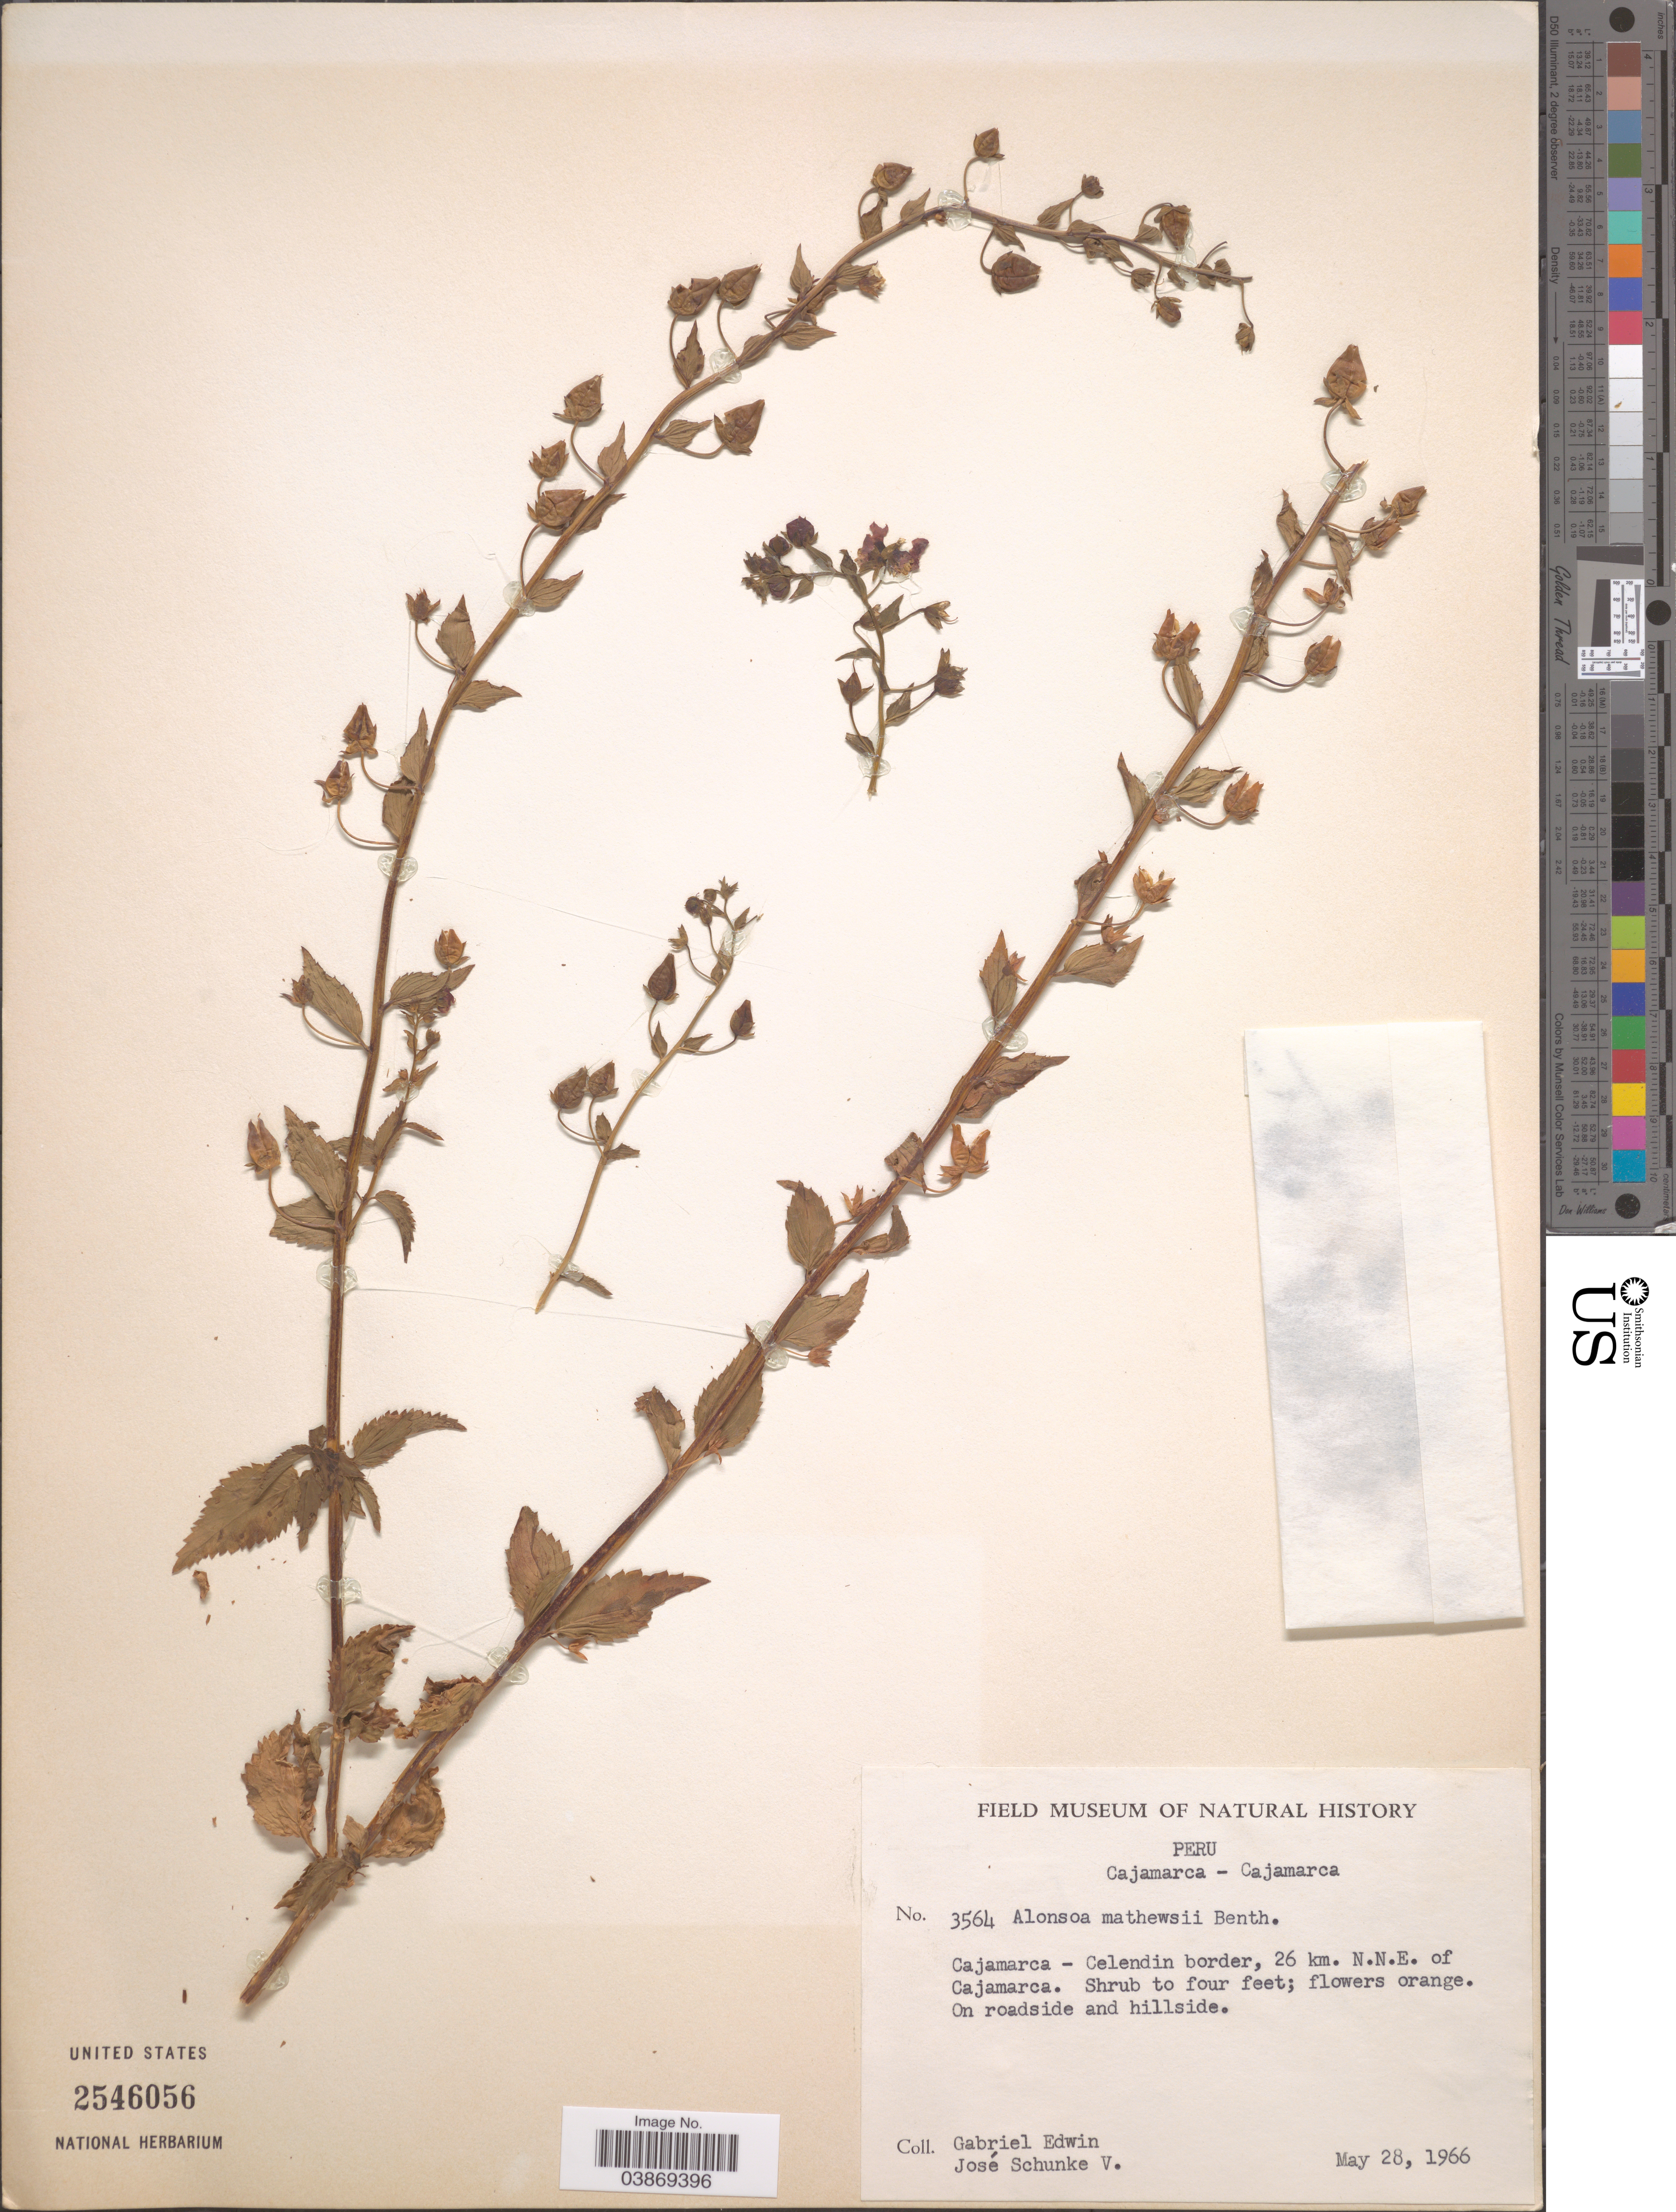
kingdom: Plantae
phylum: Tracheophyta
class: Magnoliopsida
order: Lamiales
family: Scrophulariaceae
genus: Alonsoa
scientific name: Alonsoa mathewsii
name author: Benth.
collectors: G. Edwin & J. Schunke Vigo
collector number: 3564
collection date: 1966-05-28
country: Peru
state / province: Cajamarca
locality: Cajamarca - Cajamarca. Celendin border, 26 km. N.N.E. of Cajamarca.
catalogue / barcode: US 2546056